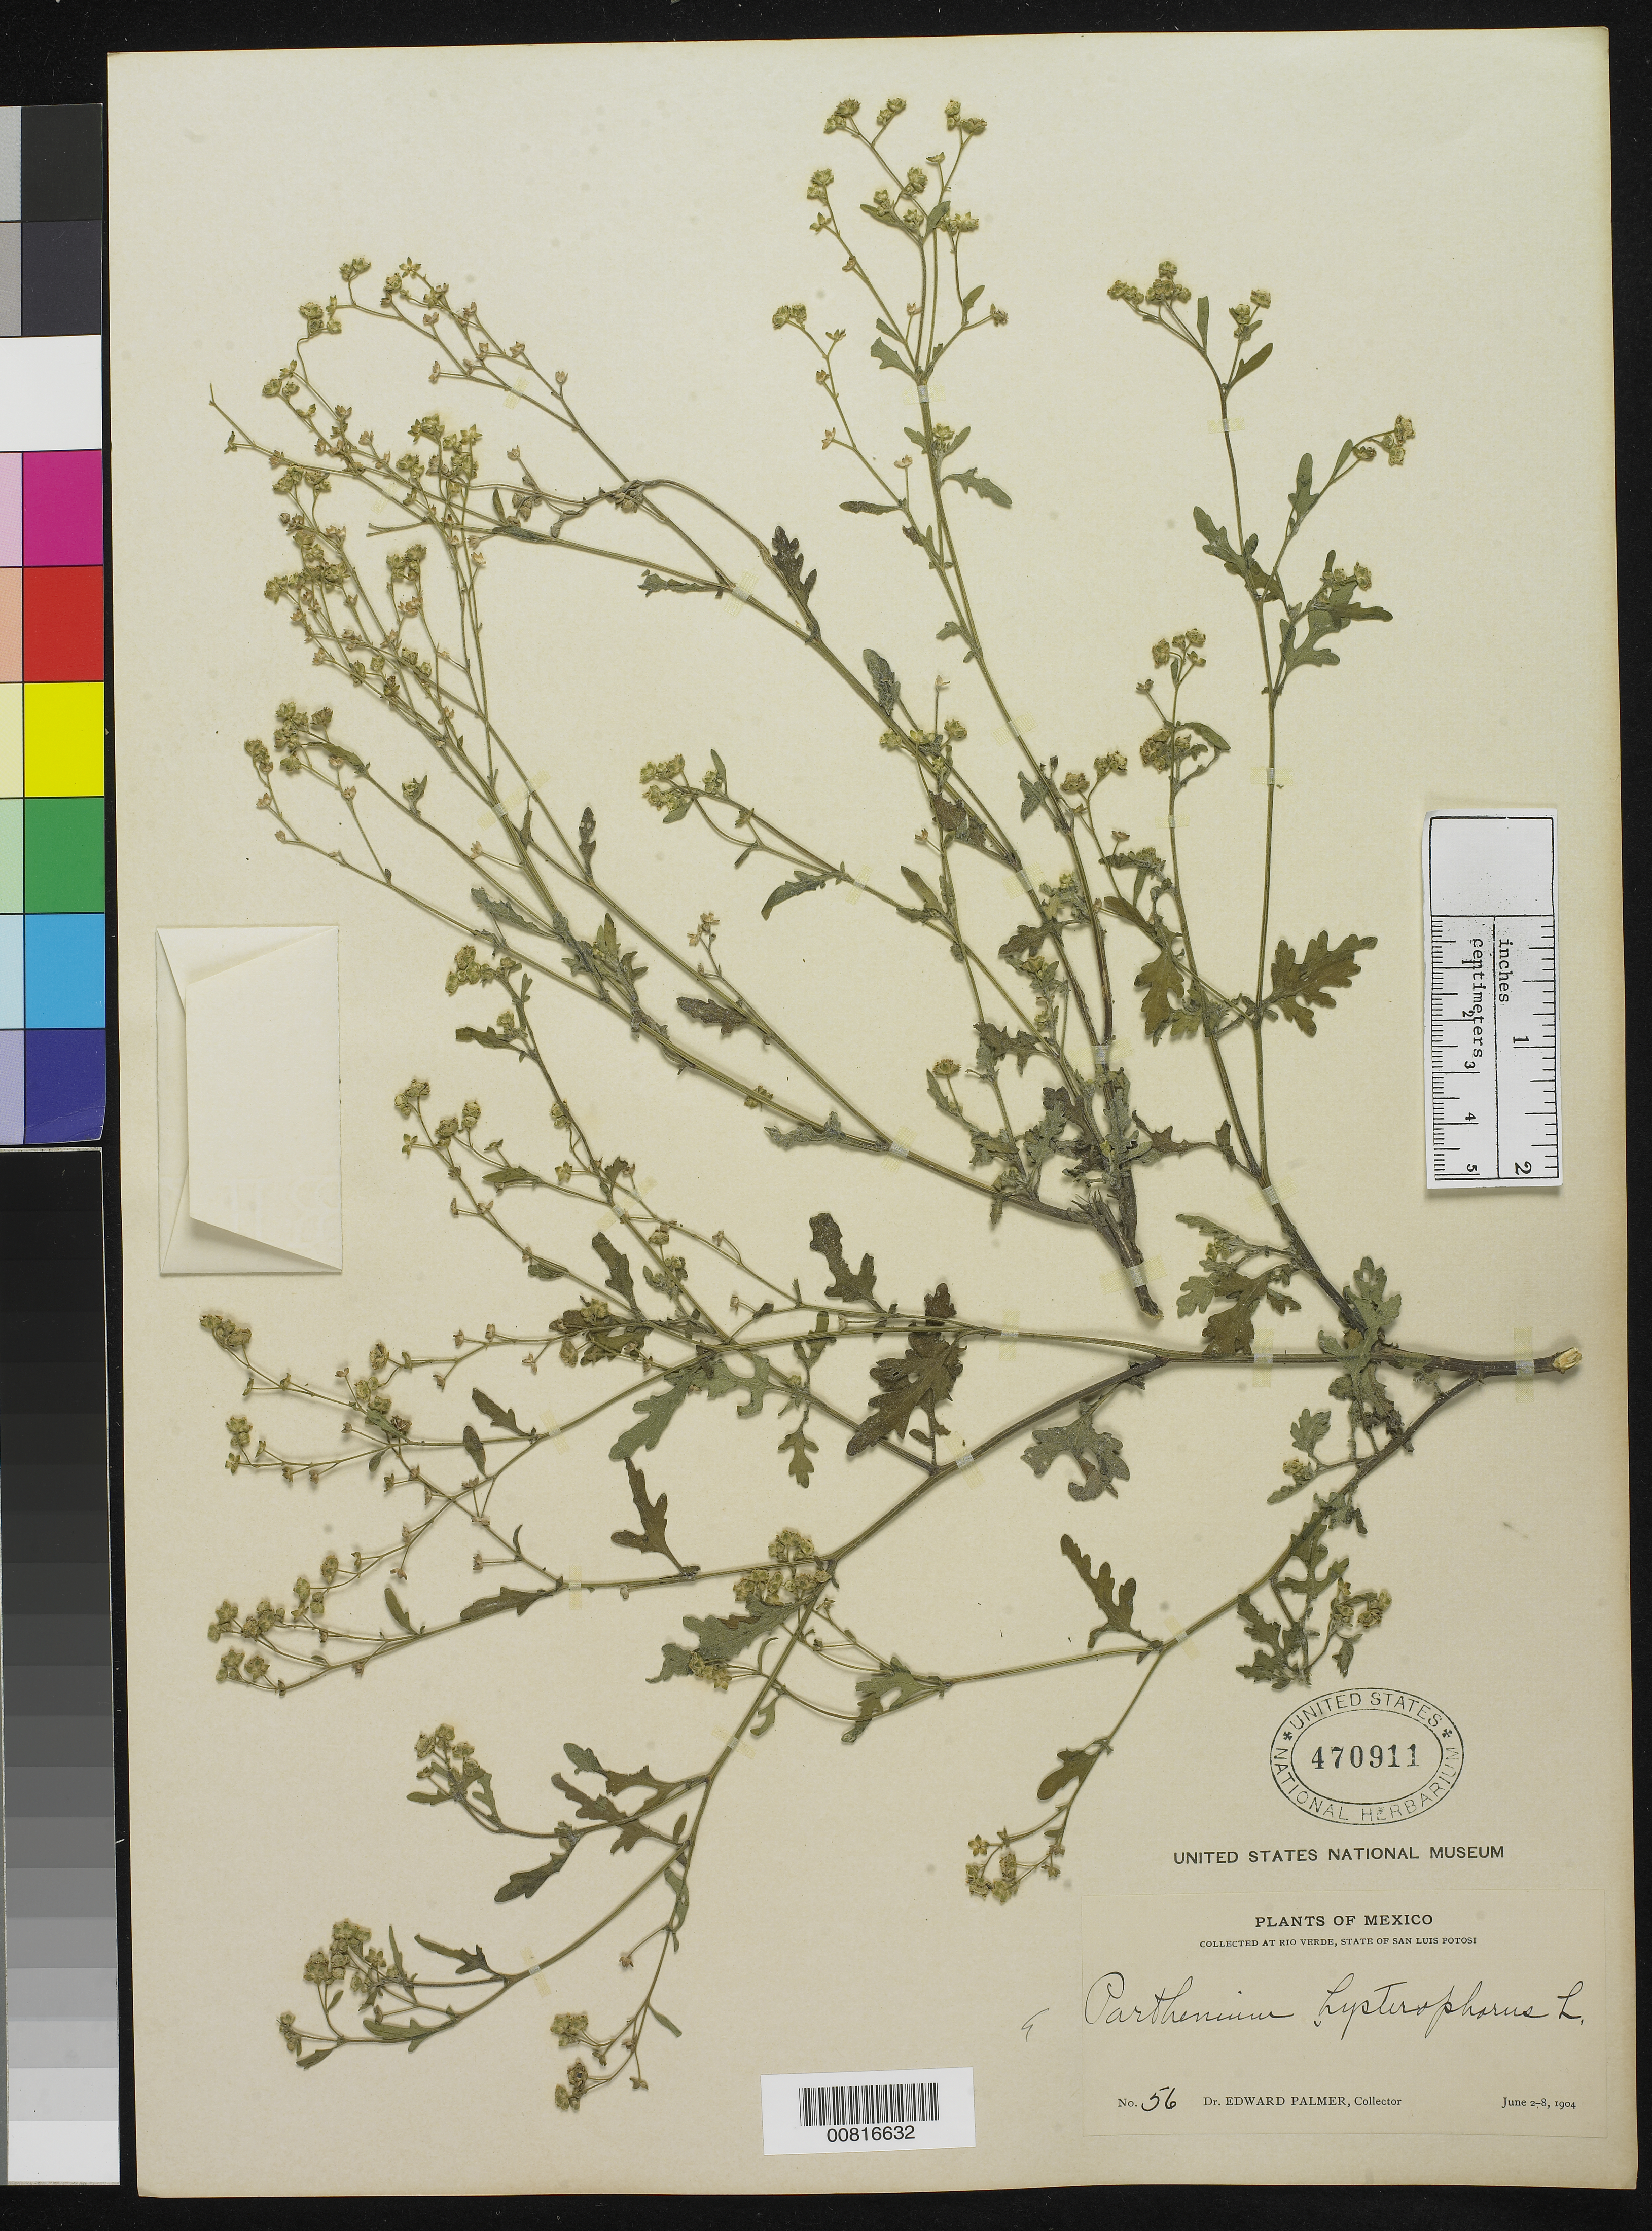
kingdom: Plantae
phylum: Tracheophyta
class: Magnoliopsida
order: Asterales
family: Asteraceae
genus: Parthenium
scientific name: Parthenium hysterophorus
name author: L.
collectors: E. Palmer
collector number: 56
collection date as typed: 02 Jun 1904 to 08 Jun 1904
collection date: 1904-06-02/1904-06-08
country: Mexico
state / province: San Luis Potosí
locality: Río Verde, San Luis Potosí.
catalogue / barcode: US 470911